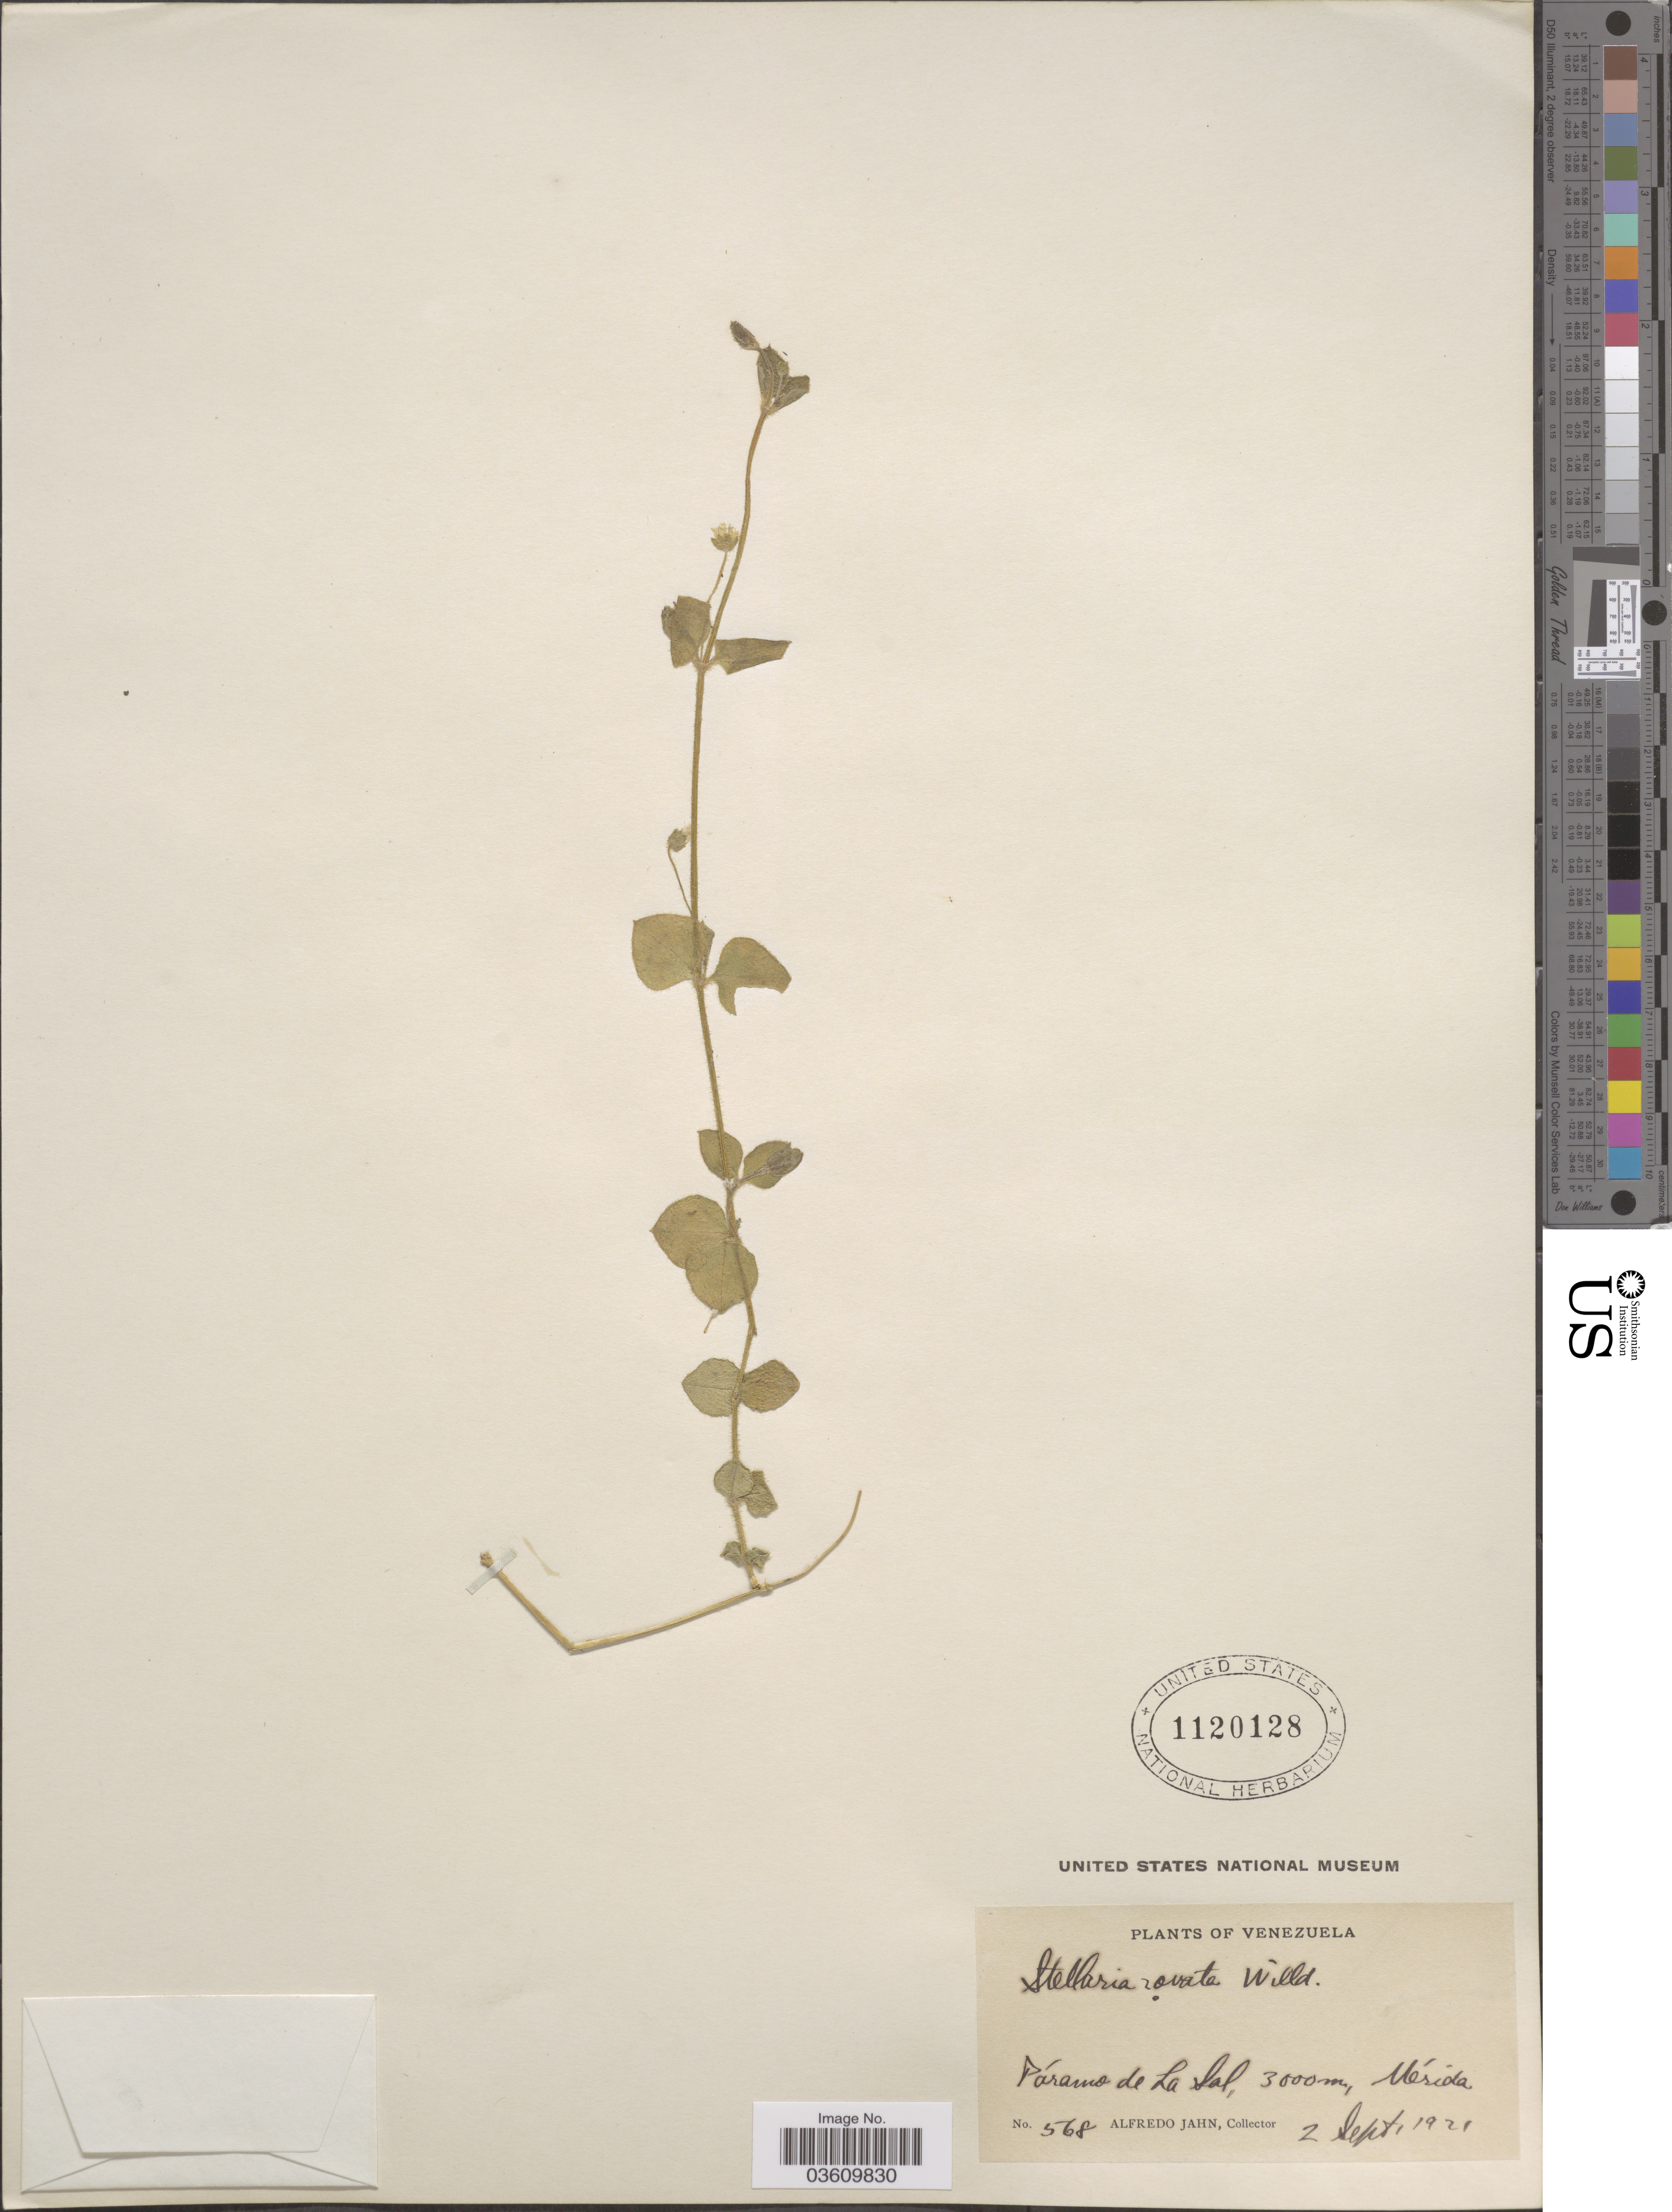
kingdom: Plantae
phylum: Tracheophyta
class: Magnoliopsida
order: Caryophyllales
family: Caryophyllaceae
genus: Stellaria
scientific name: Stellaria ovata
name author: Willd.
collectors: A. Jahn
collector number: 568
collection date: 1921-09-02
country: Venezuela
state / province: Mérida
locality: Páramo de La Sal.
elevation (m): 3000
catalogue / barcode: US 1120128